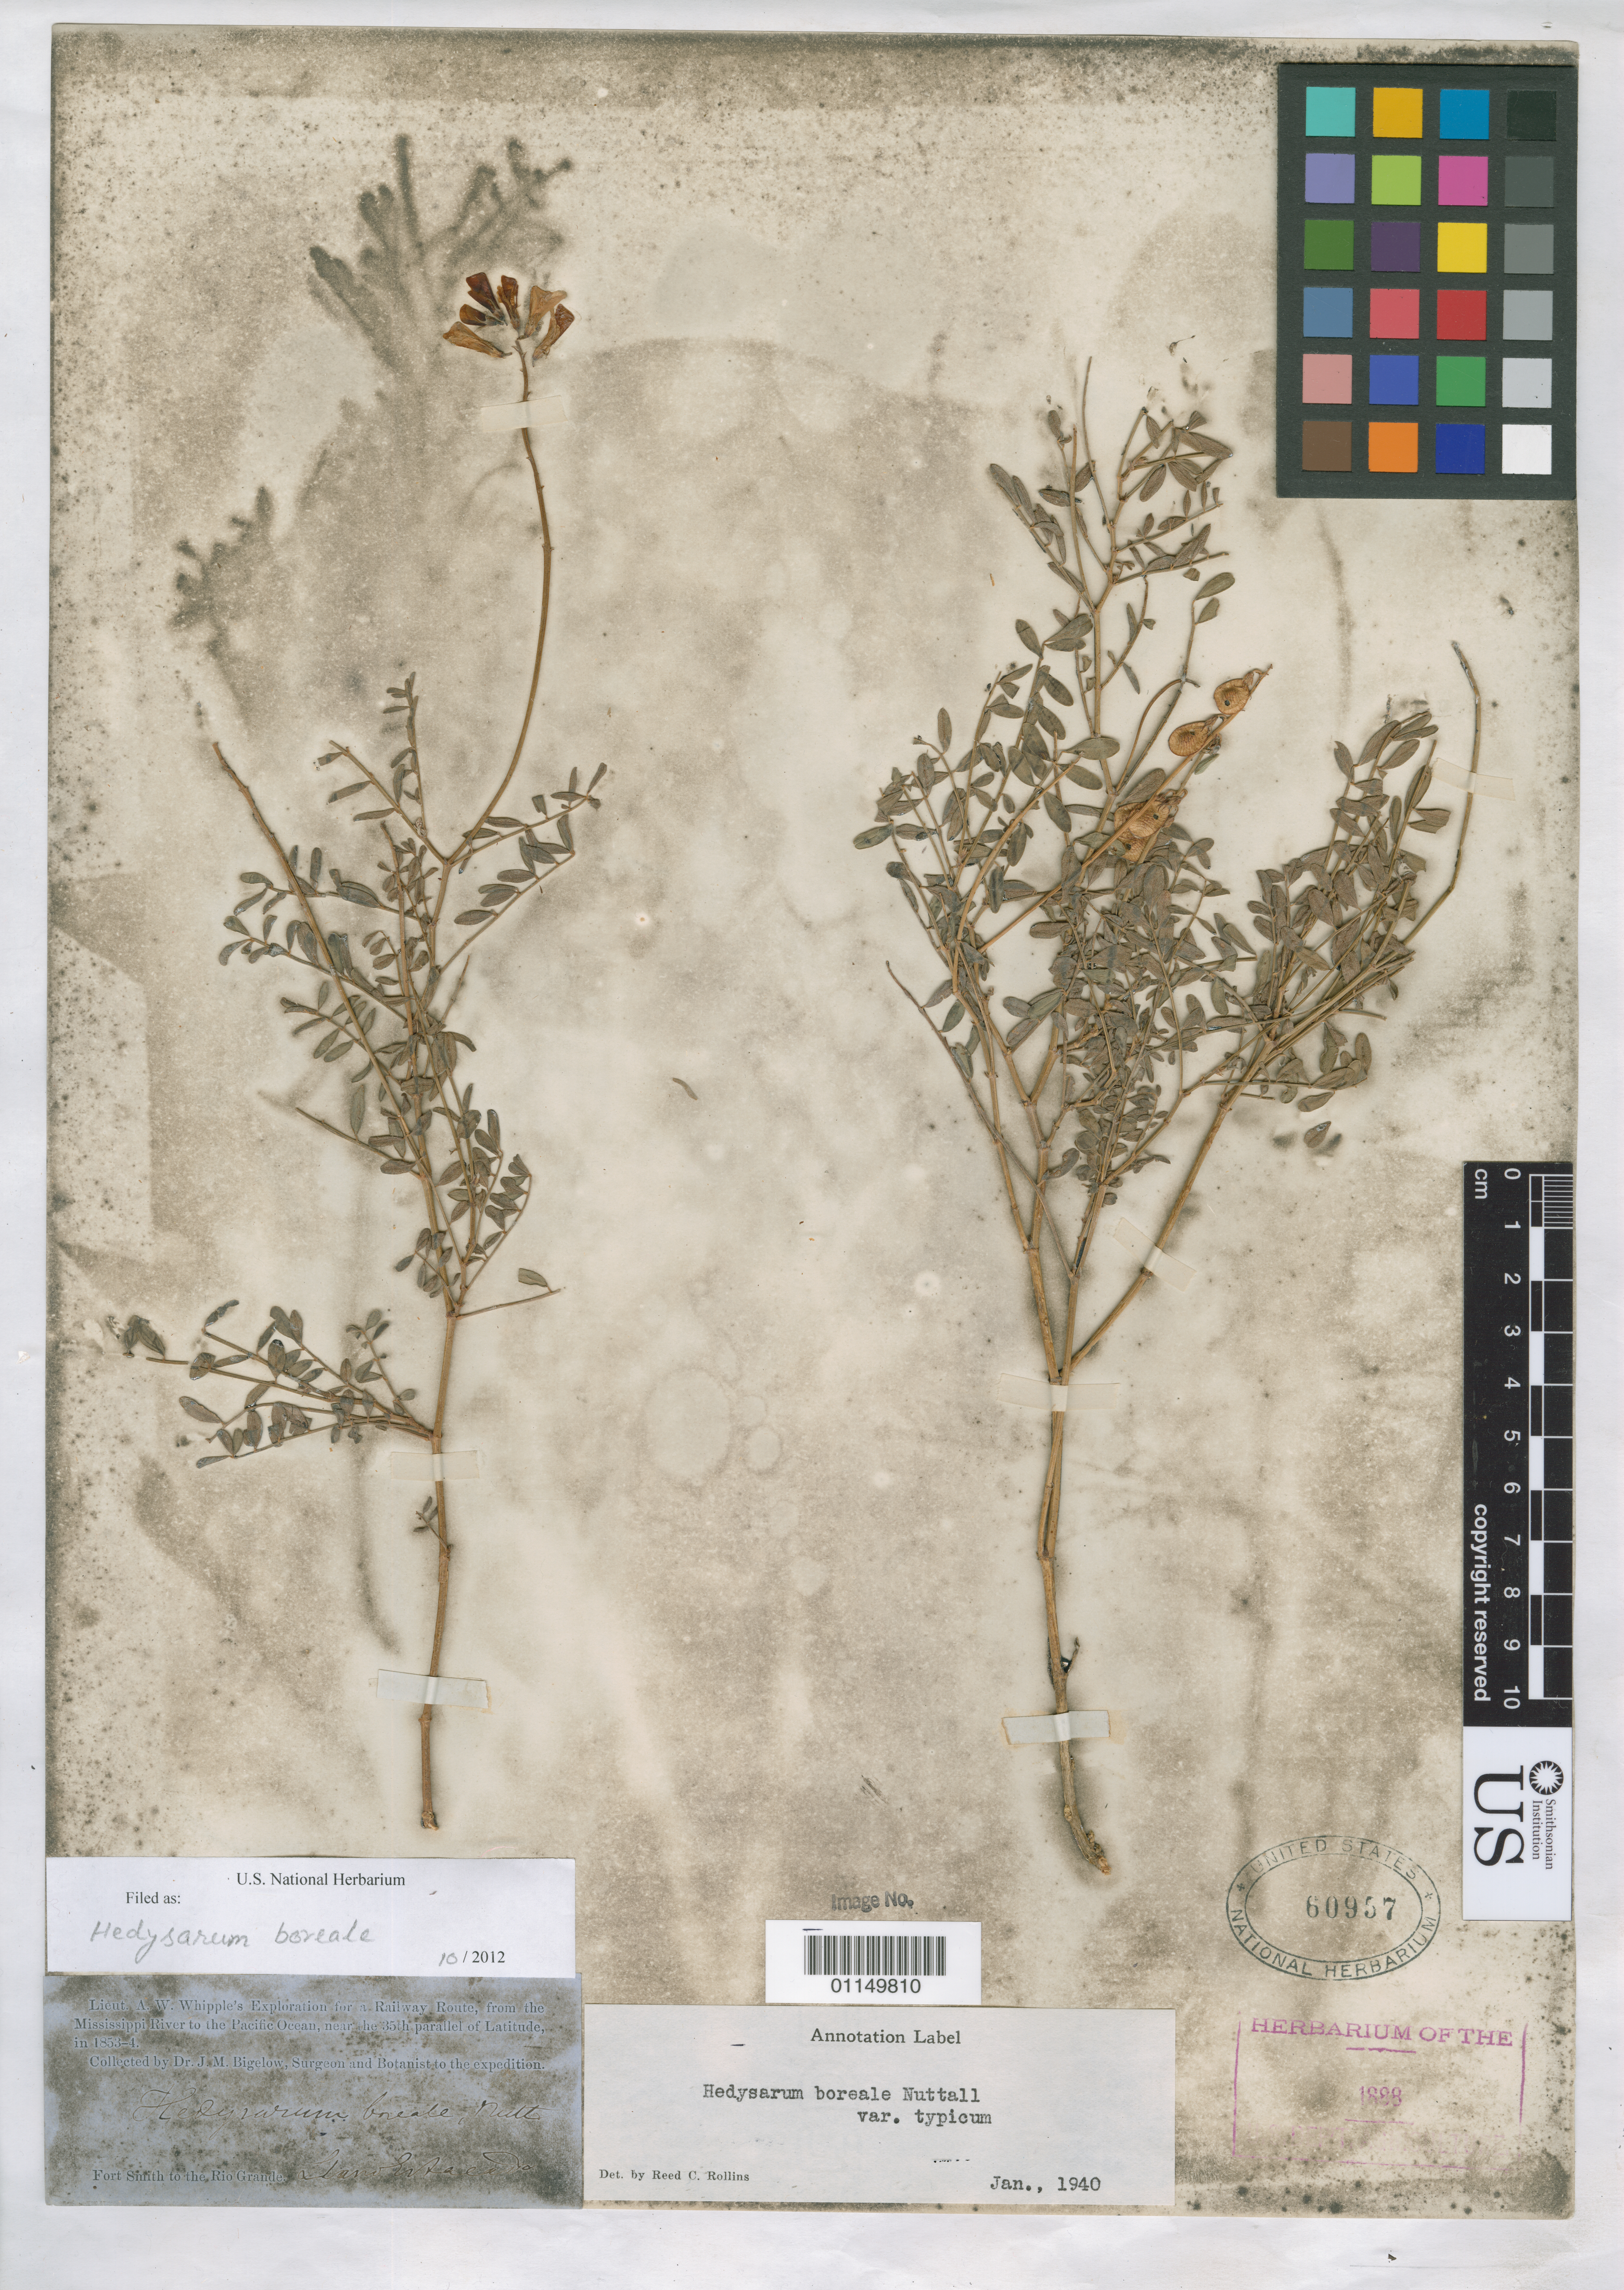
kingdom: Plantae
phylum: Tracheophyta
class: Magnoliopsida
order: Fabales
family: Fabaceae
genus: Hedysarum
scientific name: Hedysarum boreale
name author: Nutt.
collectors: J. M. Bigelow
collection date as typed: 1853 to -- --- 1854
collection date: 1853/1854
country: United States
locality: Fort Smith to Rio Grande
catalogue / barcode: US 60957